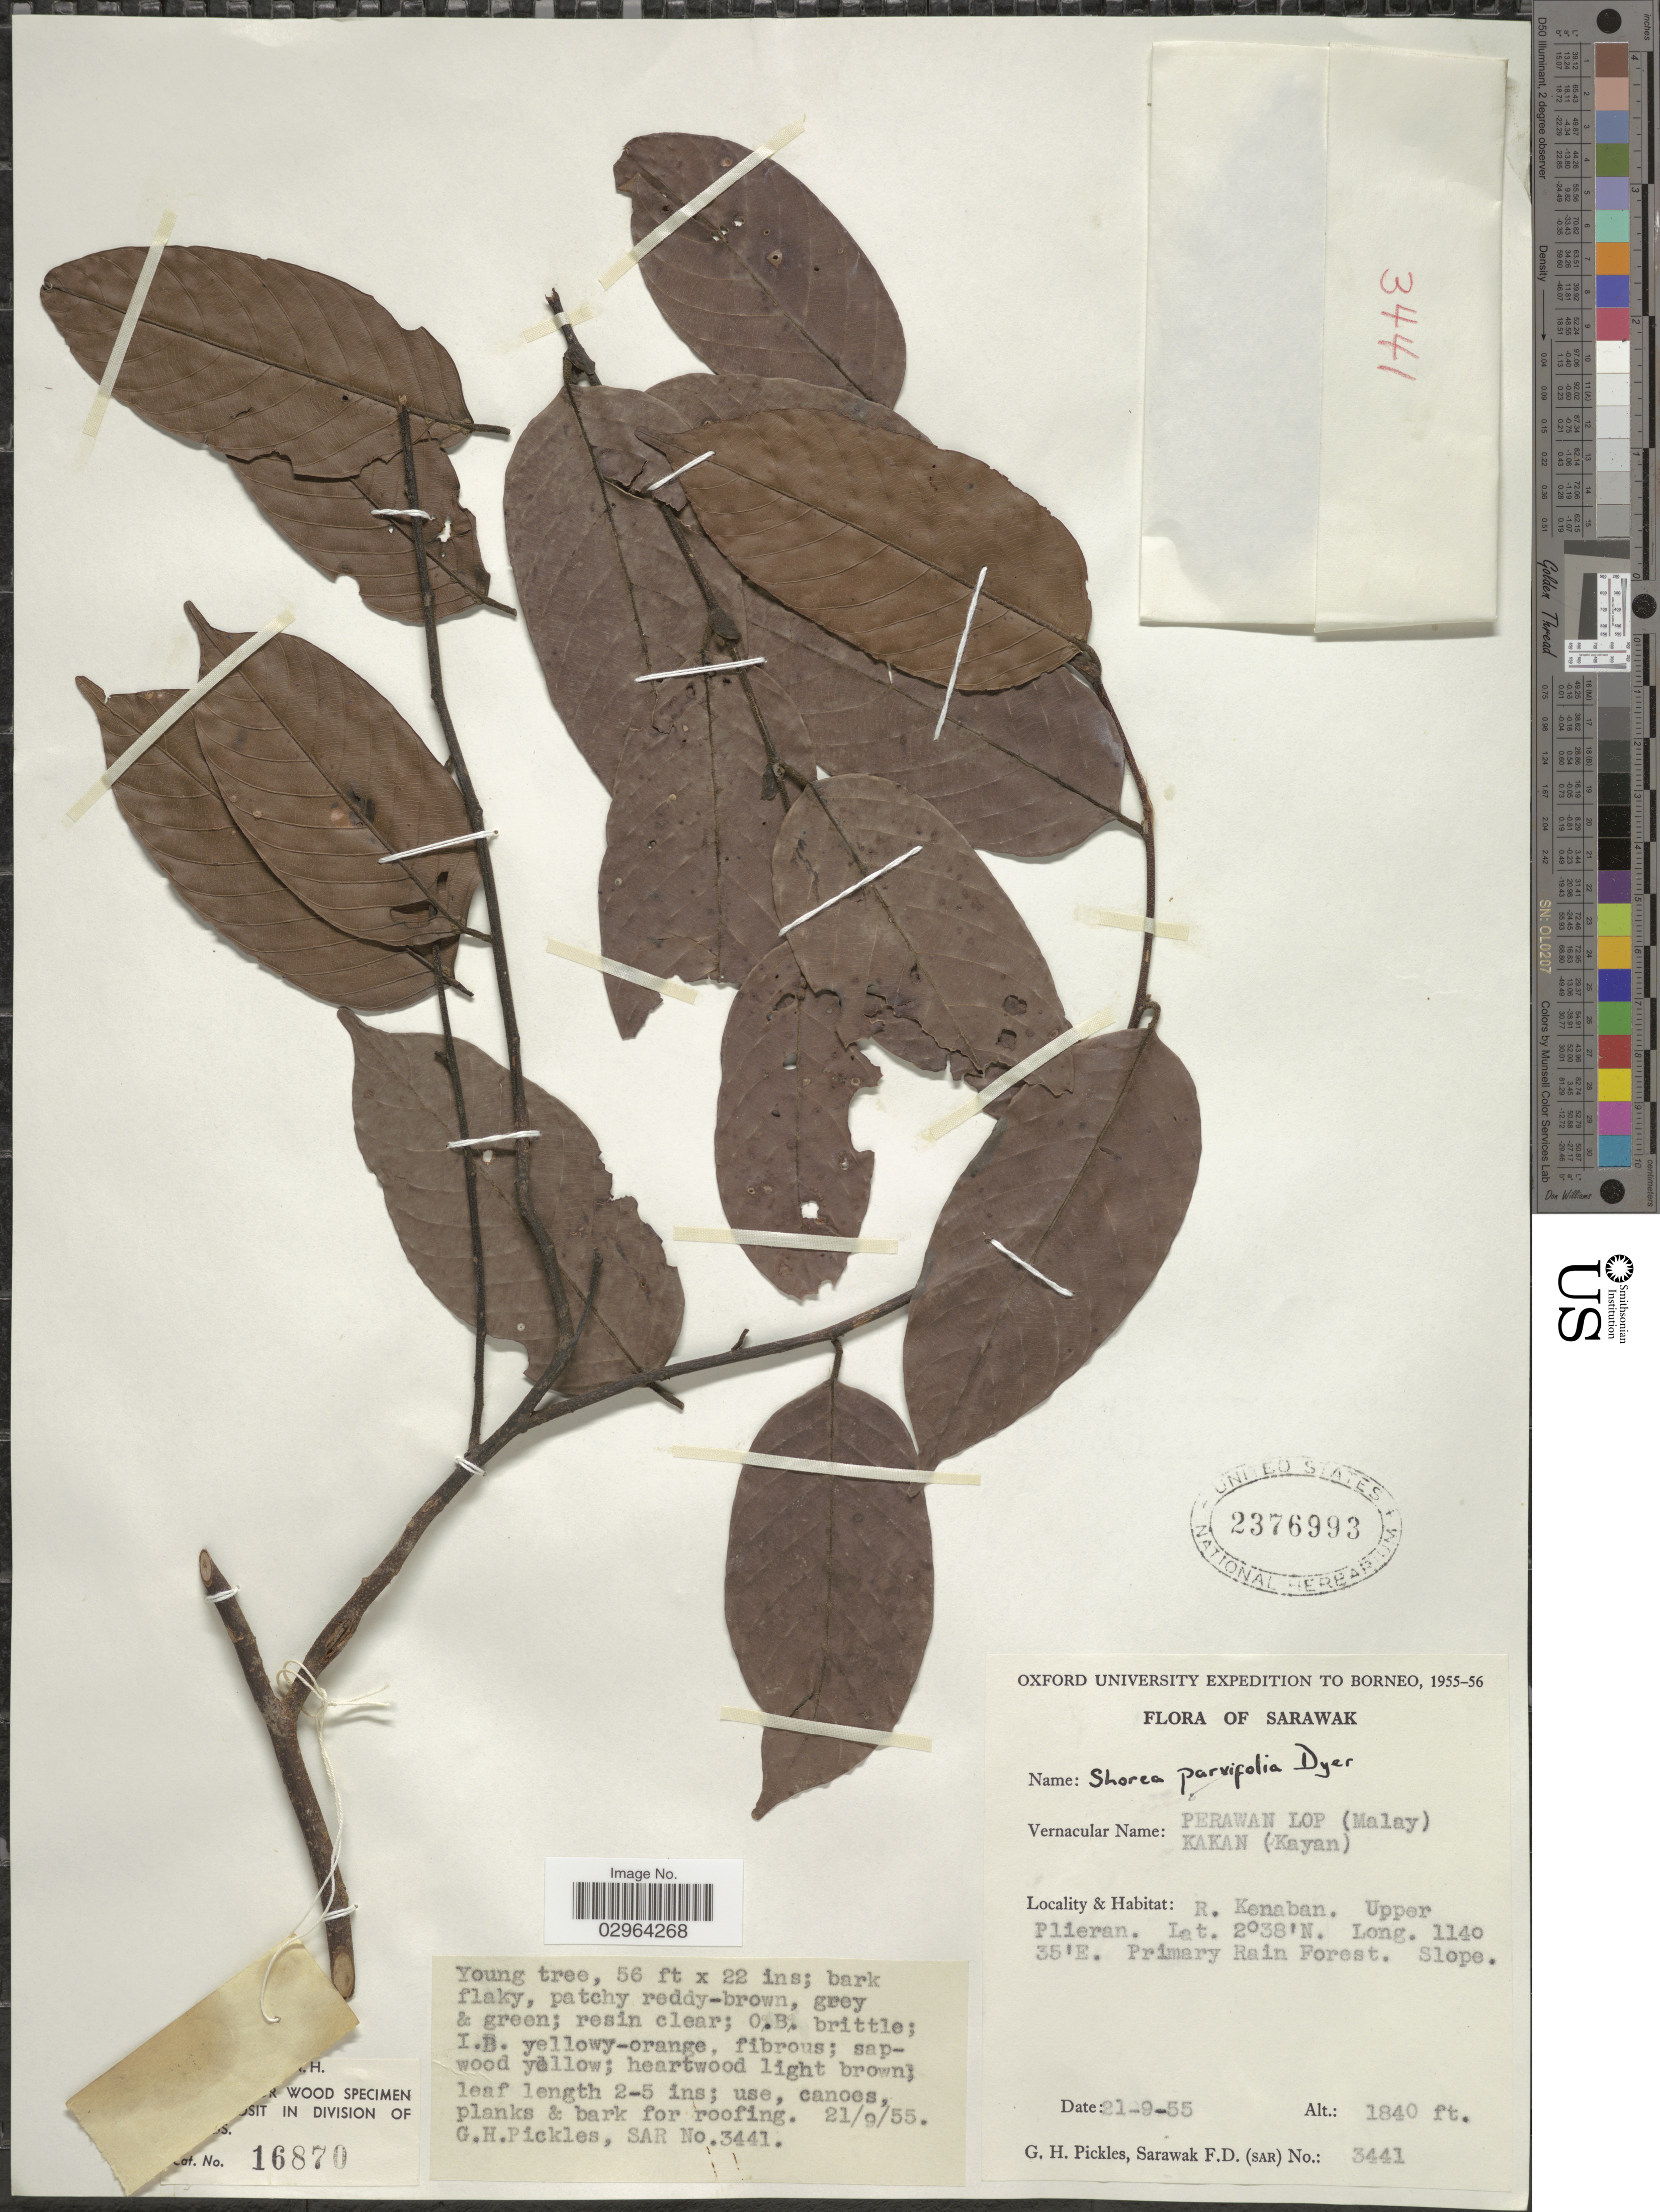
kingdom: Plantae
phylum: Tracheophyta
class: Magnoliopsida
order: Malvales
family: Dipterocarpaceae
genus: Rubroshorea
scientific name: Rubroshorea parvifolia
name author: (Dyer) P.S. Ashton & J. Heck.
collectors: G. Pickles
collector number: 3441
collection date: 1955-09-21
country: Malaysia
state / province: Sarawak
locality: R. Kenaban. Upper Pilieran. Borneo.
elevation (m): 561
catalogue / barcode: US 2376993